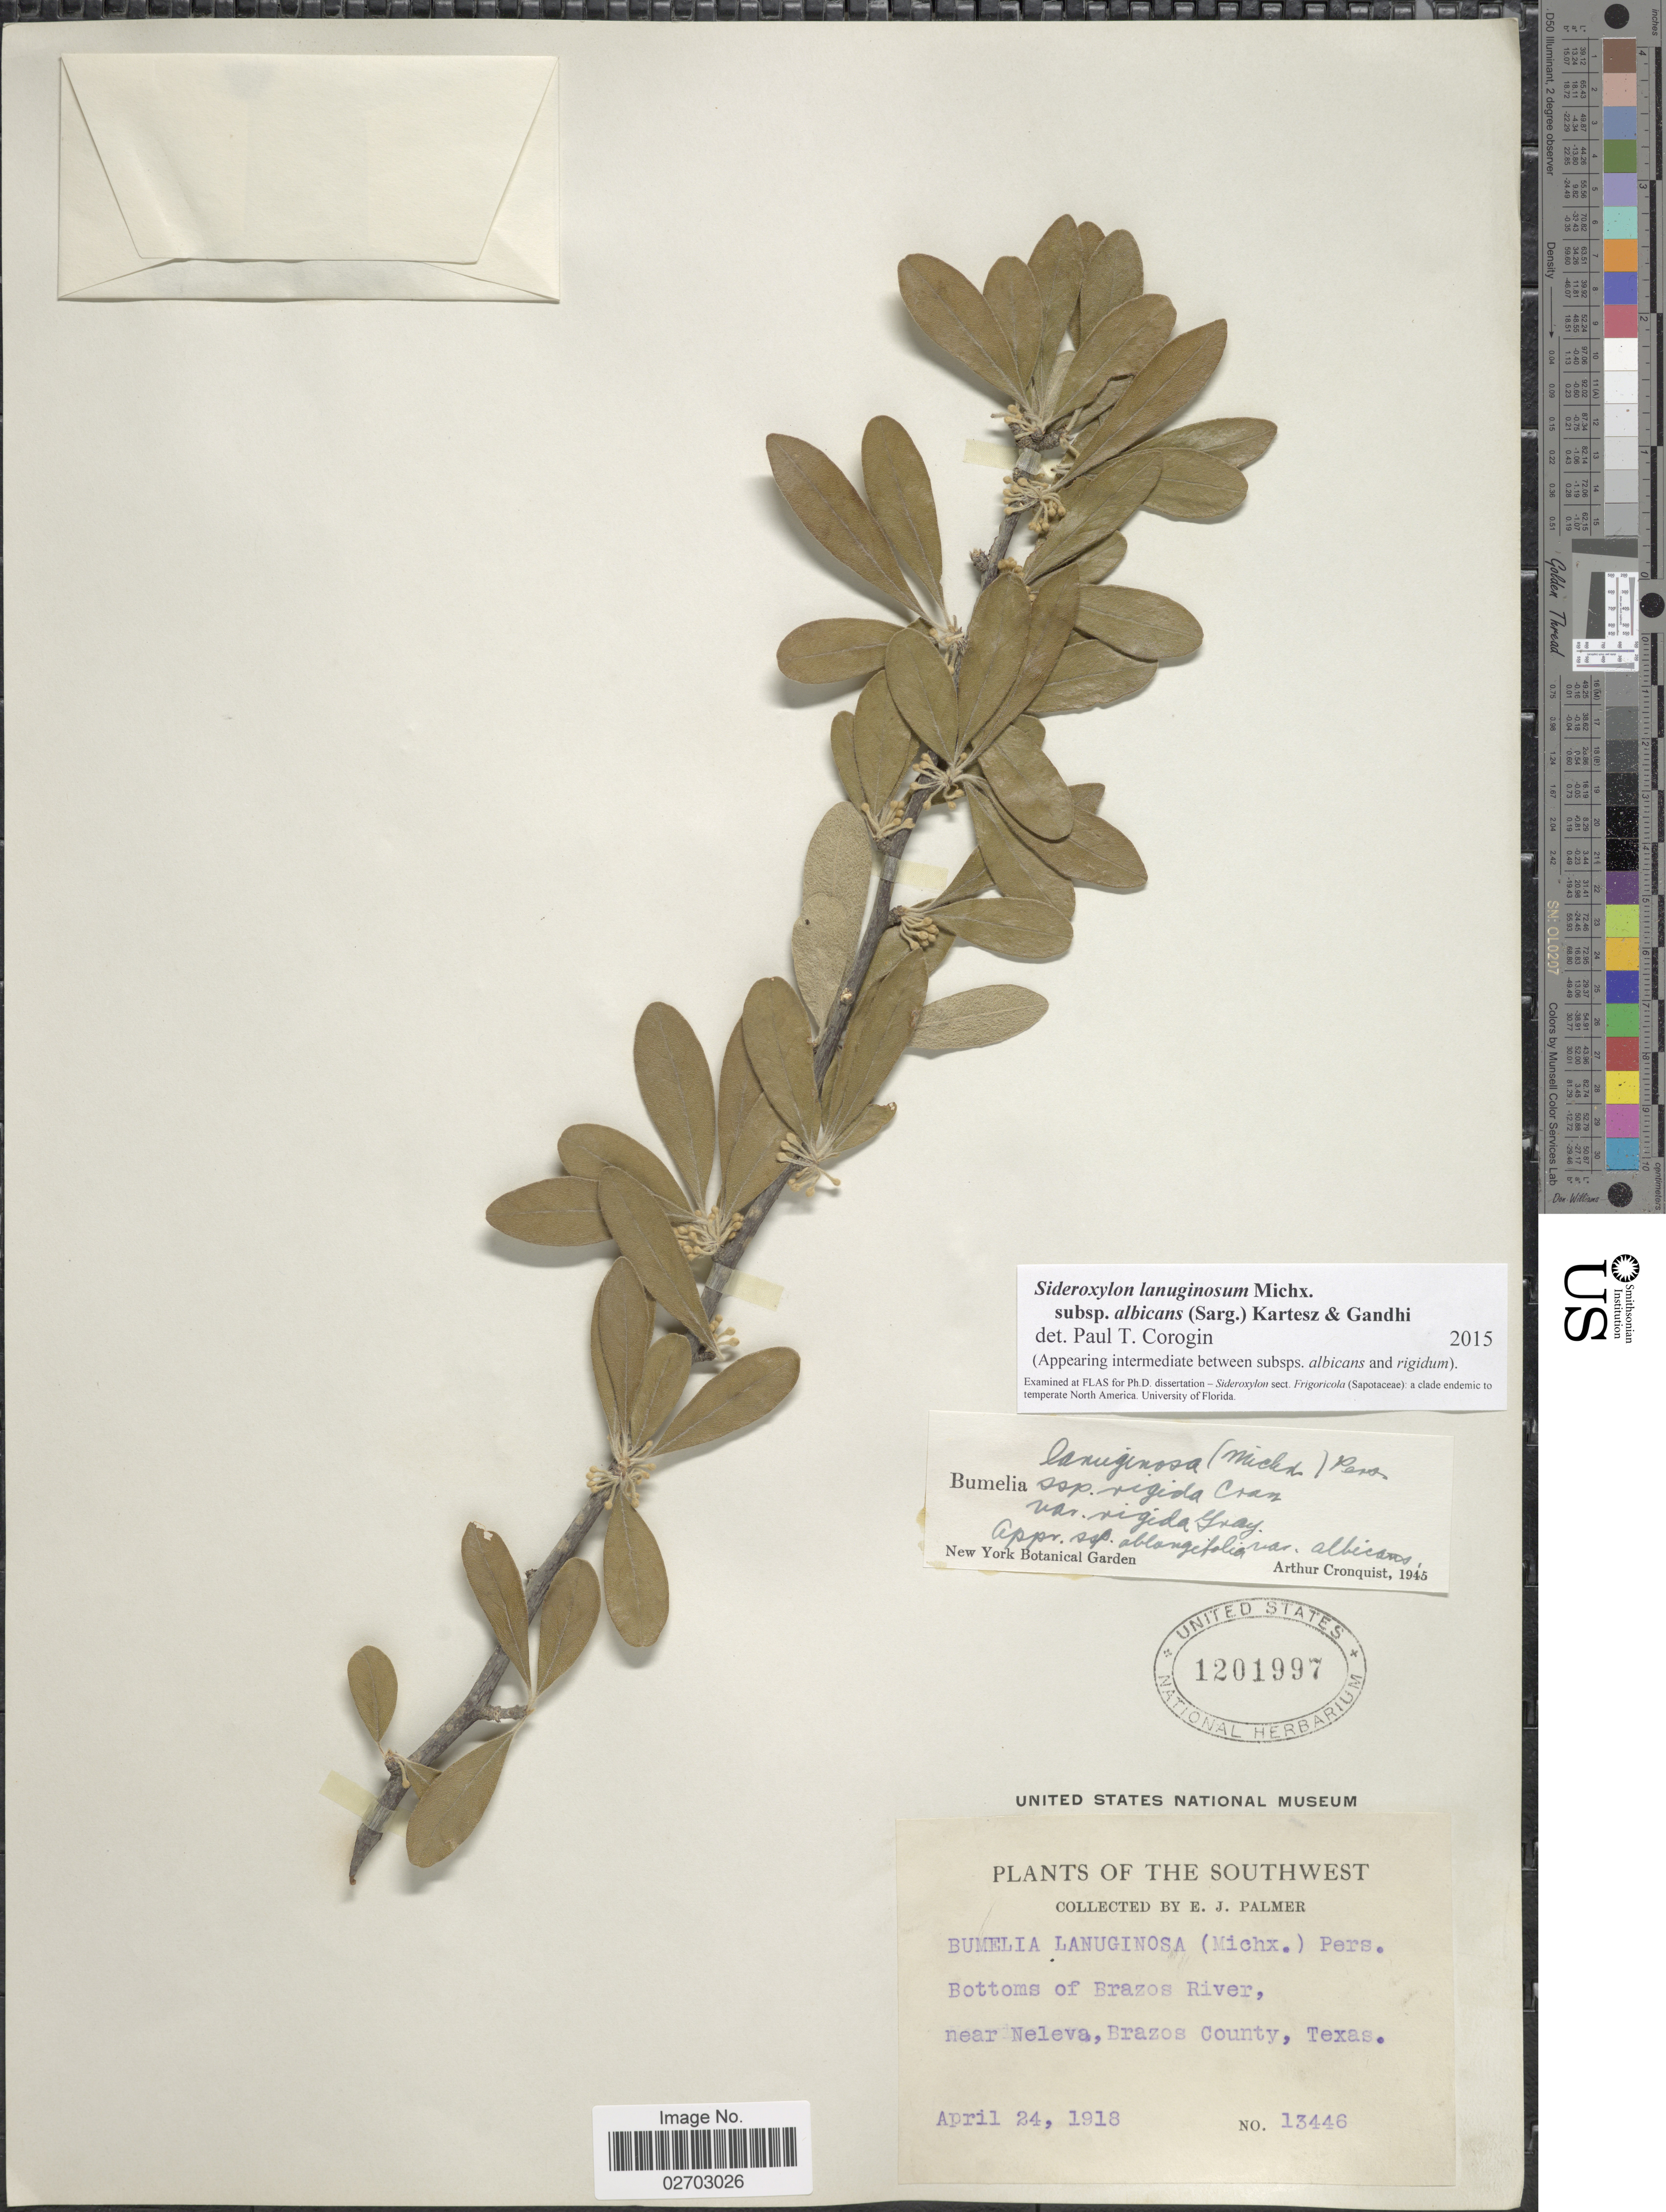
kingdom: Plantae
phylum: Tracheophyta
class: Magnoliopsida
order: Ericales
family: Sapotaceae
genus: Sideroxylon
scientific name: Sideroxylon lanuginosum subsp. albicans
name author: (Sarg.) Kartesz & Gandhi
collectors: E. J. Palmer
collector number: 13446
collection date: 1918-04-24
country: United States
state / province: Texas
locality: Southwest, Bottoms of Brazos River, near Neleva, Brazos County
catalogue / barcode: US 1201997